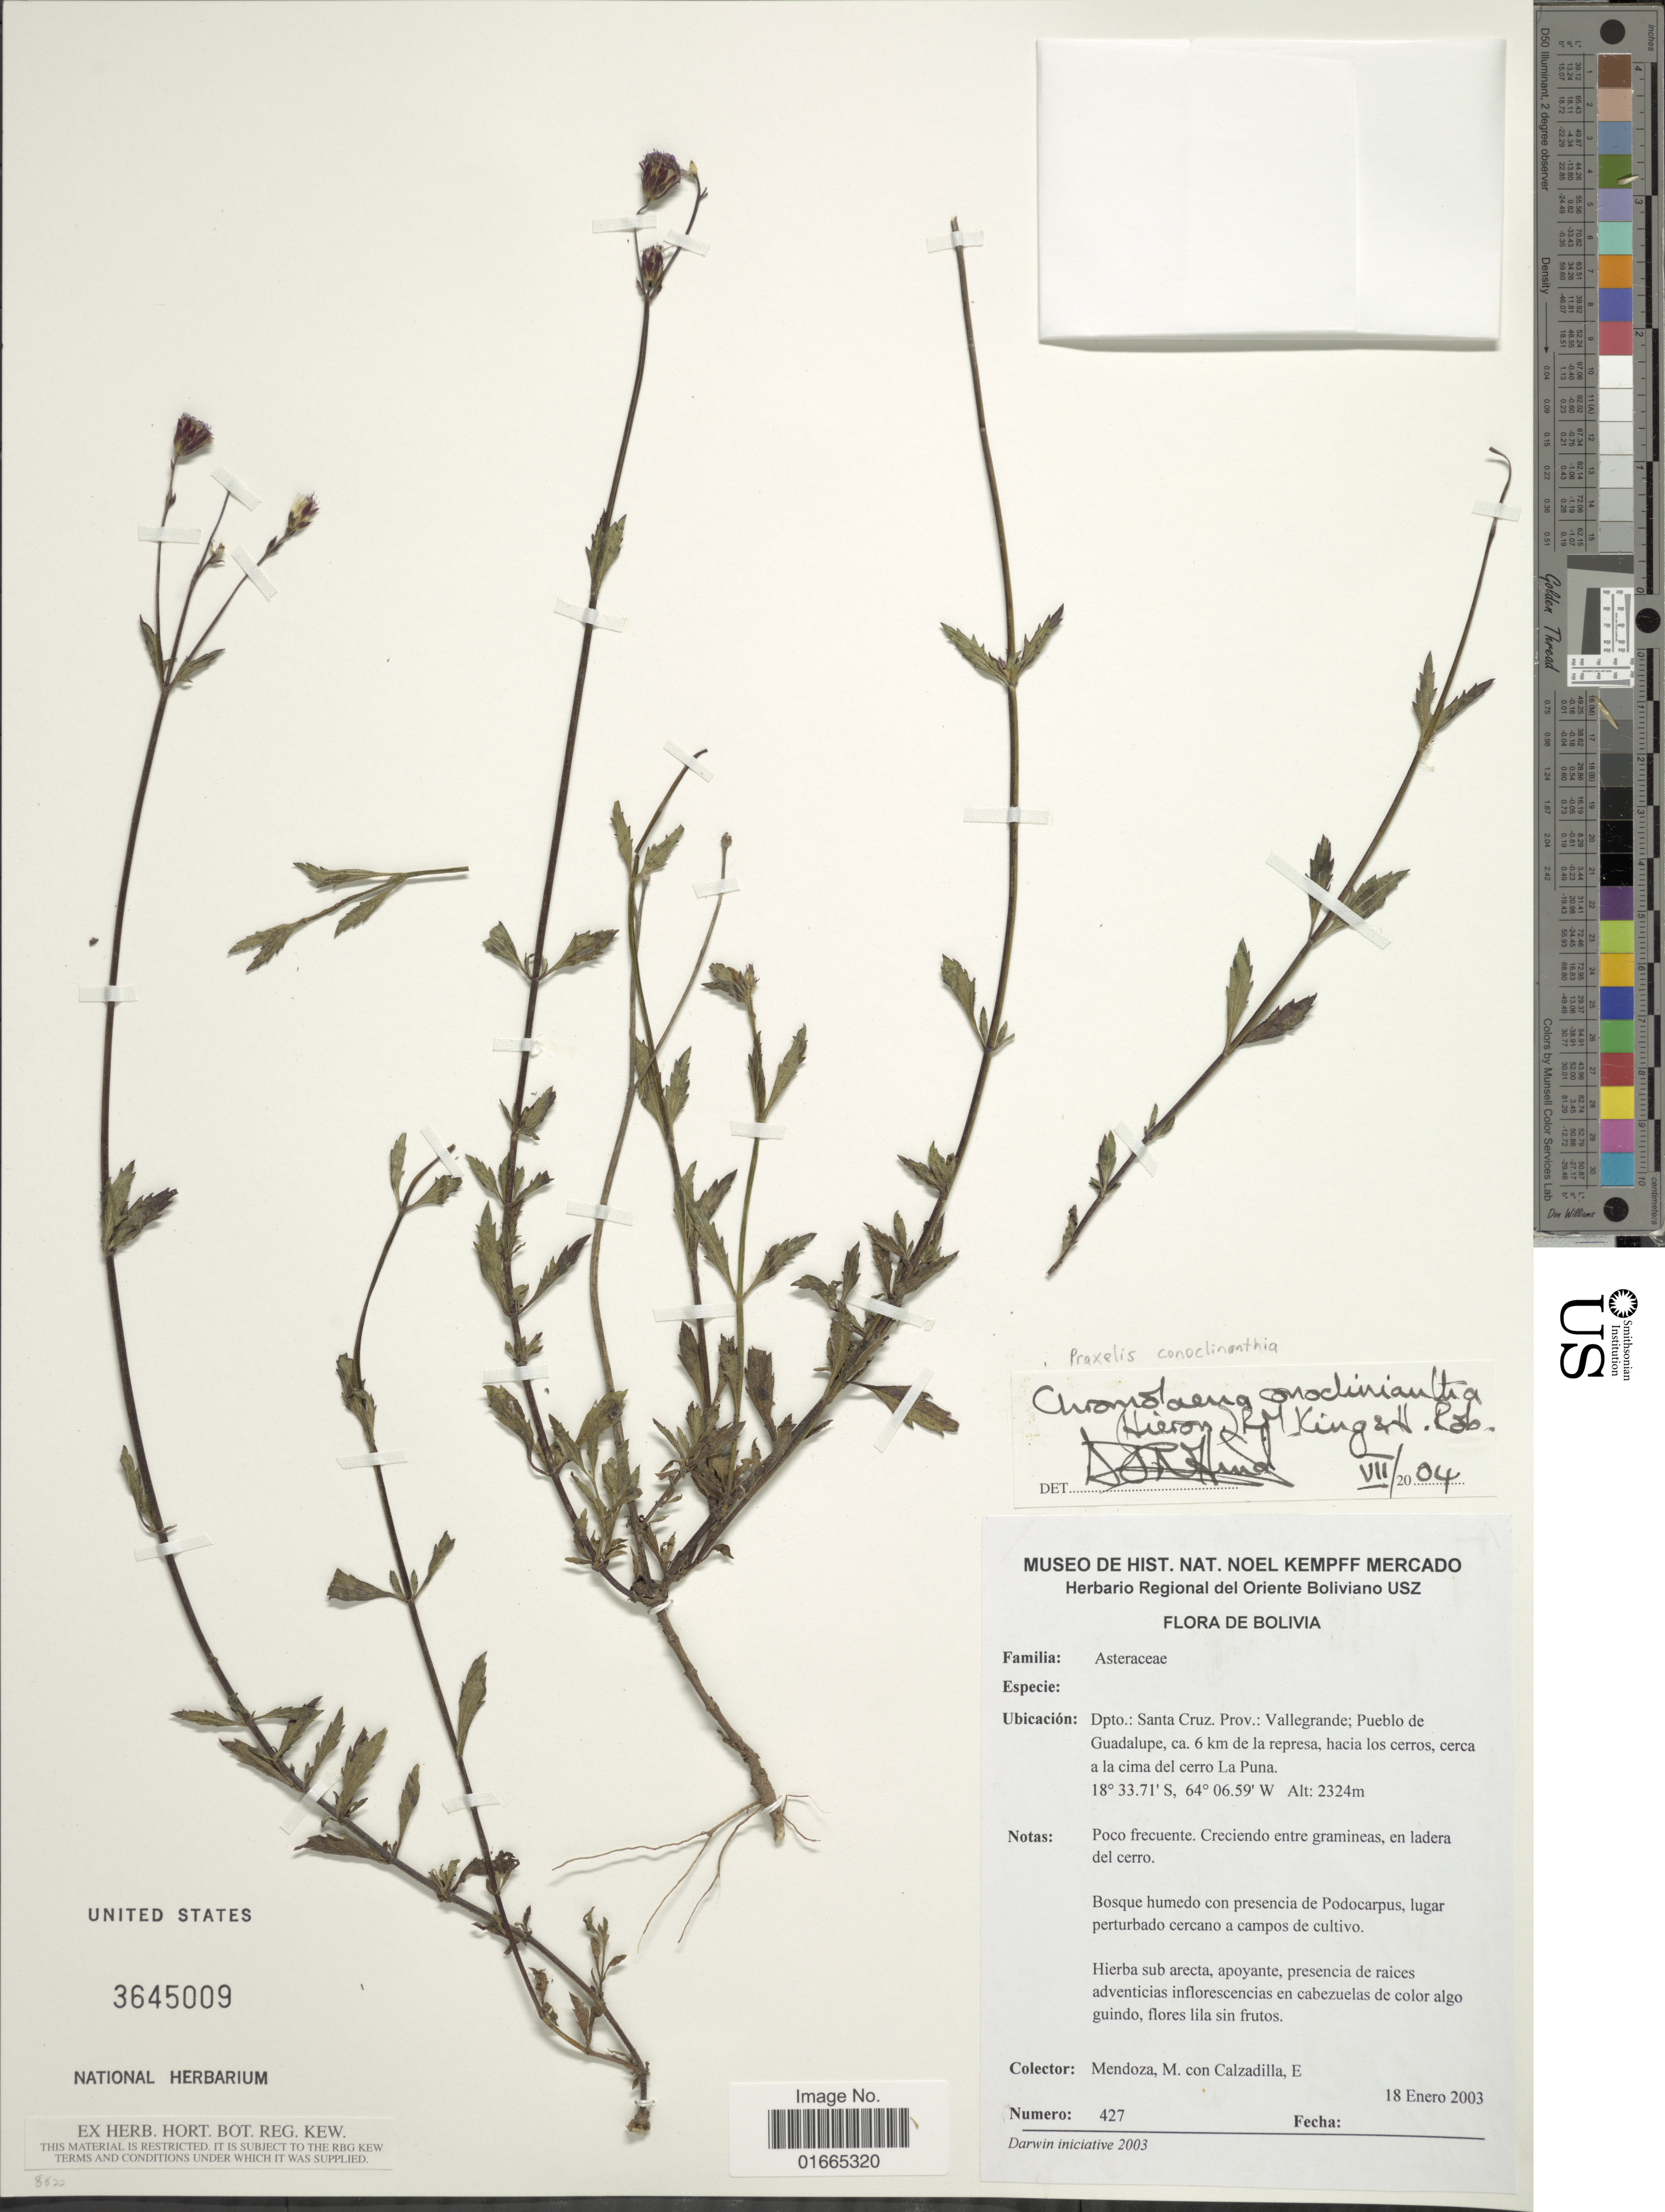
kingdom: Plantae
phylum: Tracheophyta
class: Magnoliopsida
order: Asterales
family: Asteraceae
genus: Praxelis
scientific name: Praxelis conoclinanthia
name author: (Hieron.) R.M. King & H. Rob.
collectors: M. Mendoza & E. Calzadilla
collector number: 427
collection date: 2003-01-18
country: Bolivia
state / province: Santa Cruz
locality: Dpto.: Santa Cruz. Prov.: Vallegrande; Pueblo de Guadalupe, ca. 6 km de la represa, hacia los cerros, cerca a la cima del cerro La Puna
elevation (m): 2324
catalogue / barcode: US 3645009